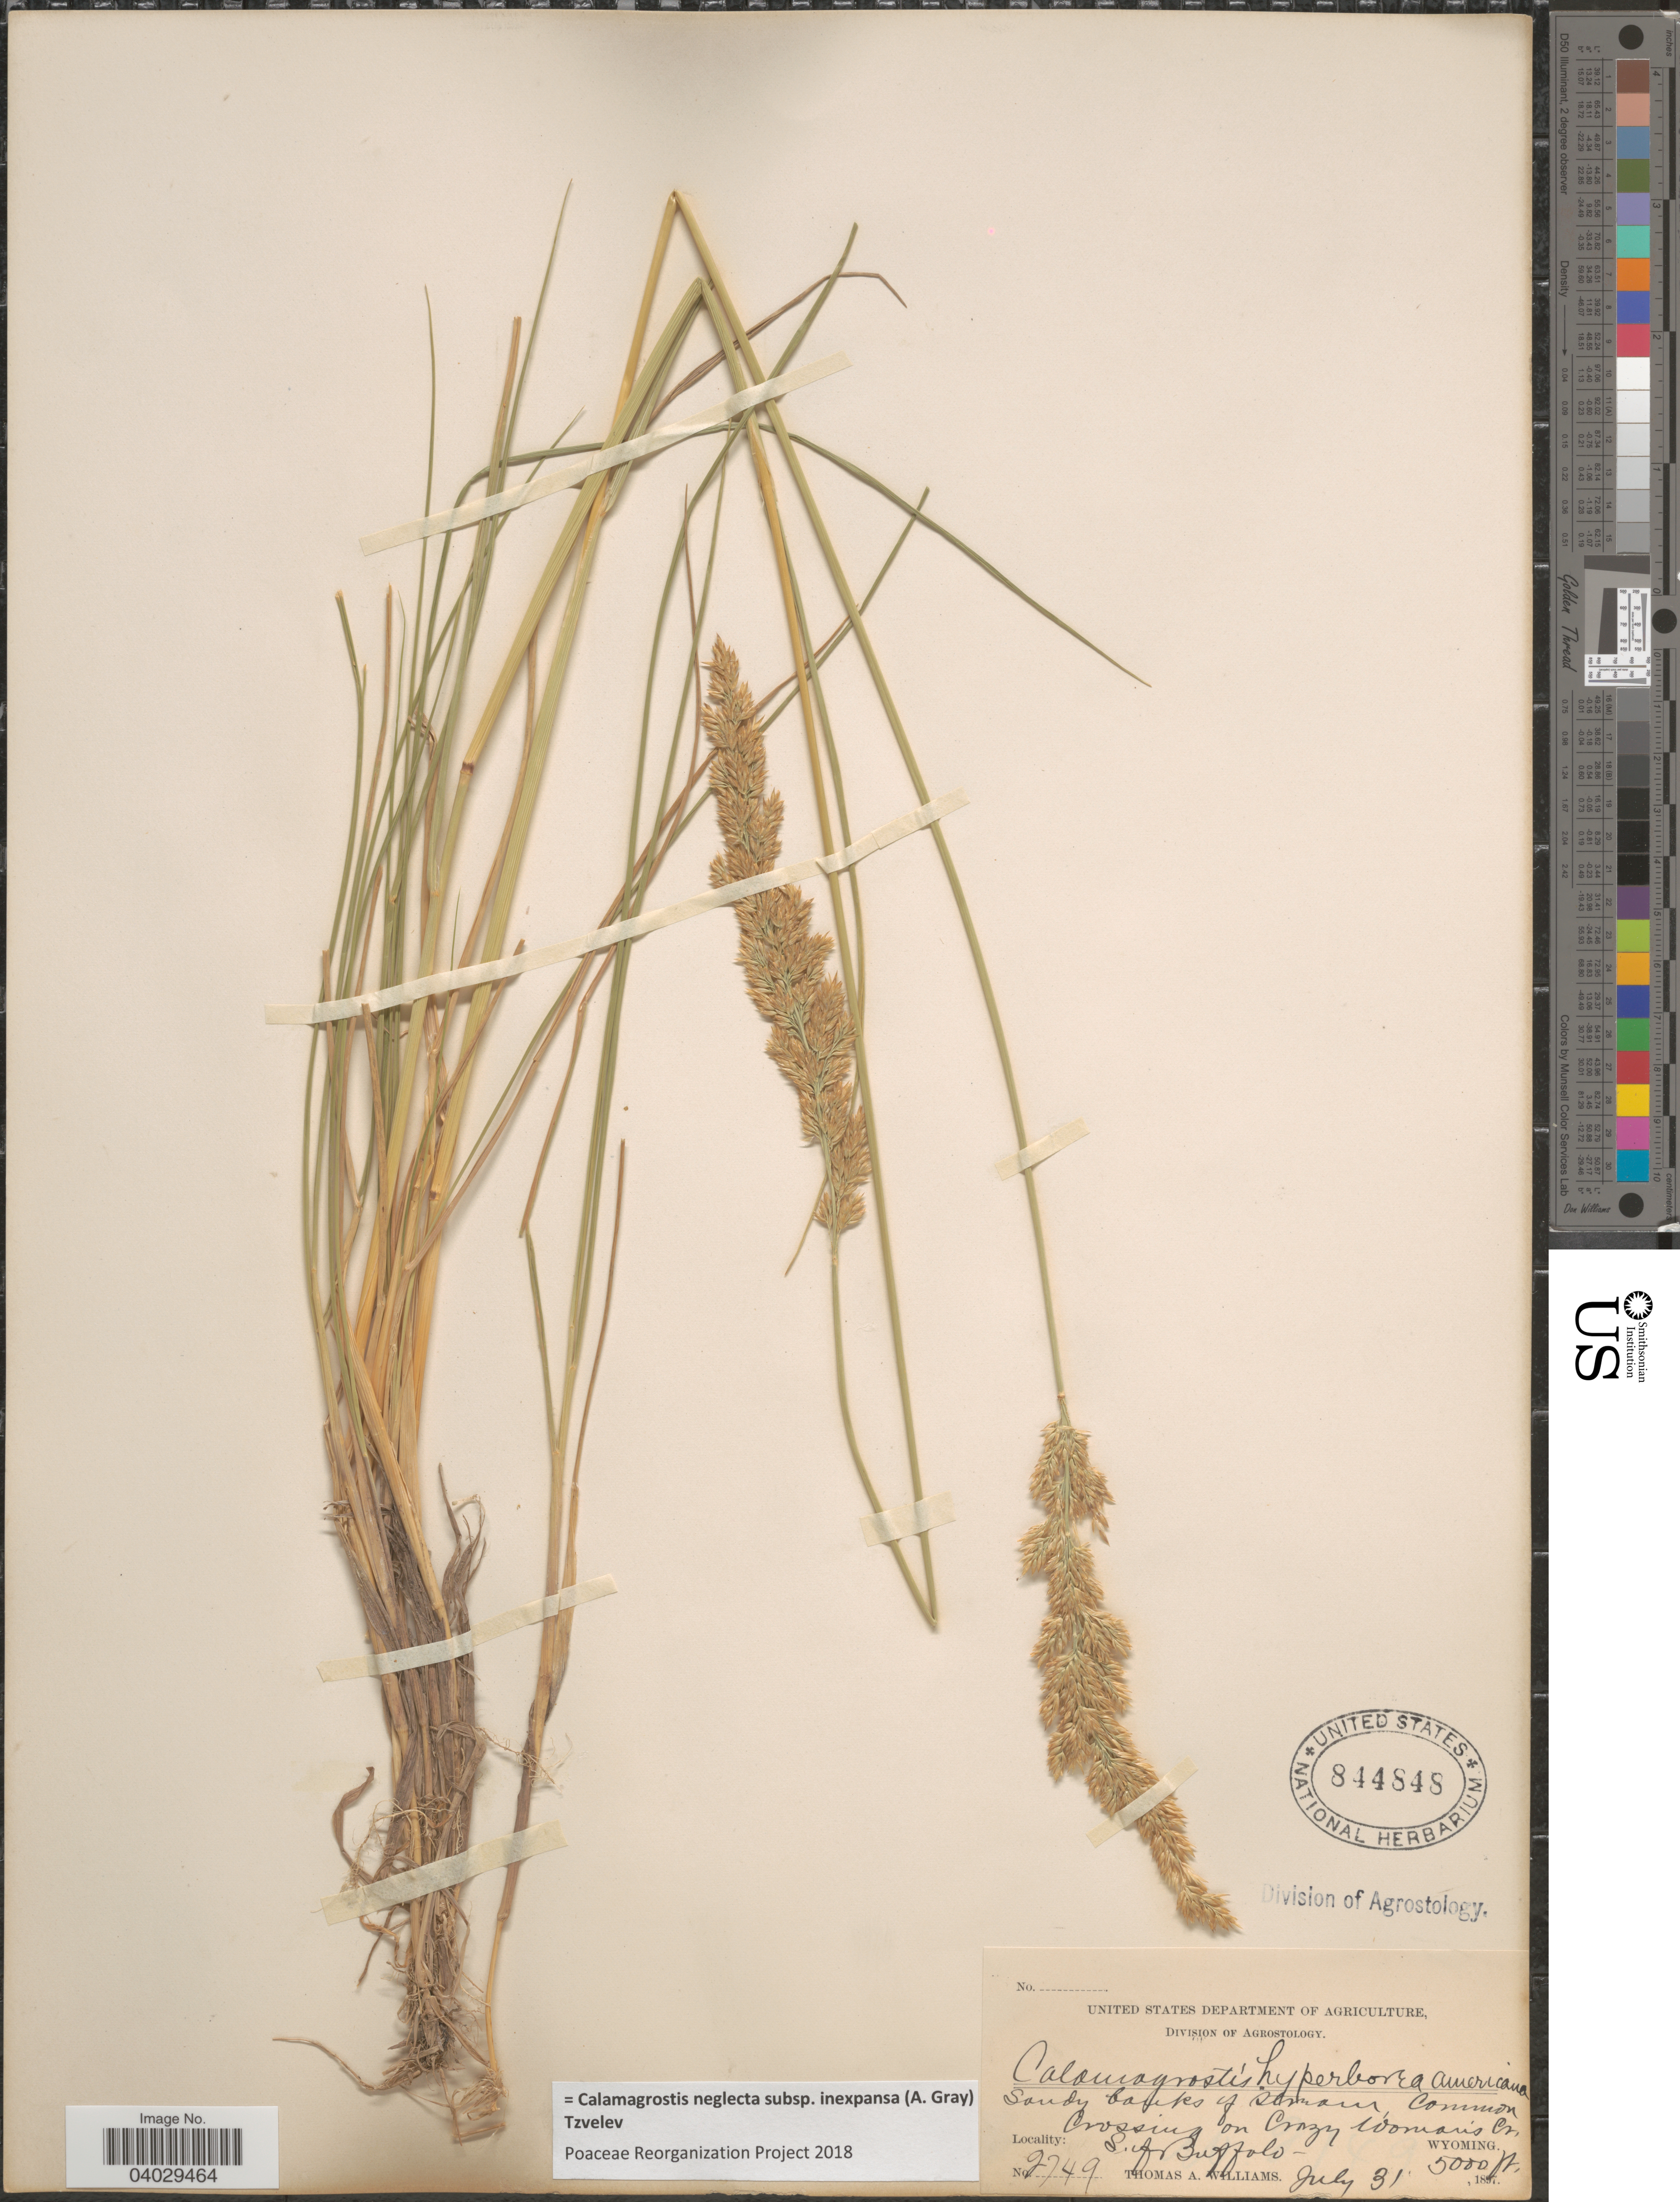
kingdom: Plantae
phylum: Tracheophyta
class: Liliopsida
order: Poales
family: Poaceae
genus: Calamagrostis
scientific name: Calamagrostis neglecta subsp. inexpansa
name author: (A. Gray) Tzvelev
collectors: T. A. Williams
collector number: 2749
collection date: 1897-07-31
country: United States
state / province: Wyoming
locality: Crossing on Crazy Woman's Cr. S. of Buffalo.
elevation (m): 1524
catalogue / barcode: US 844848